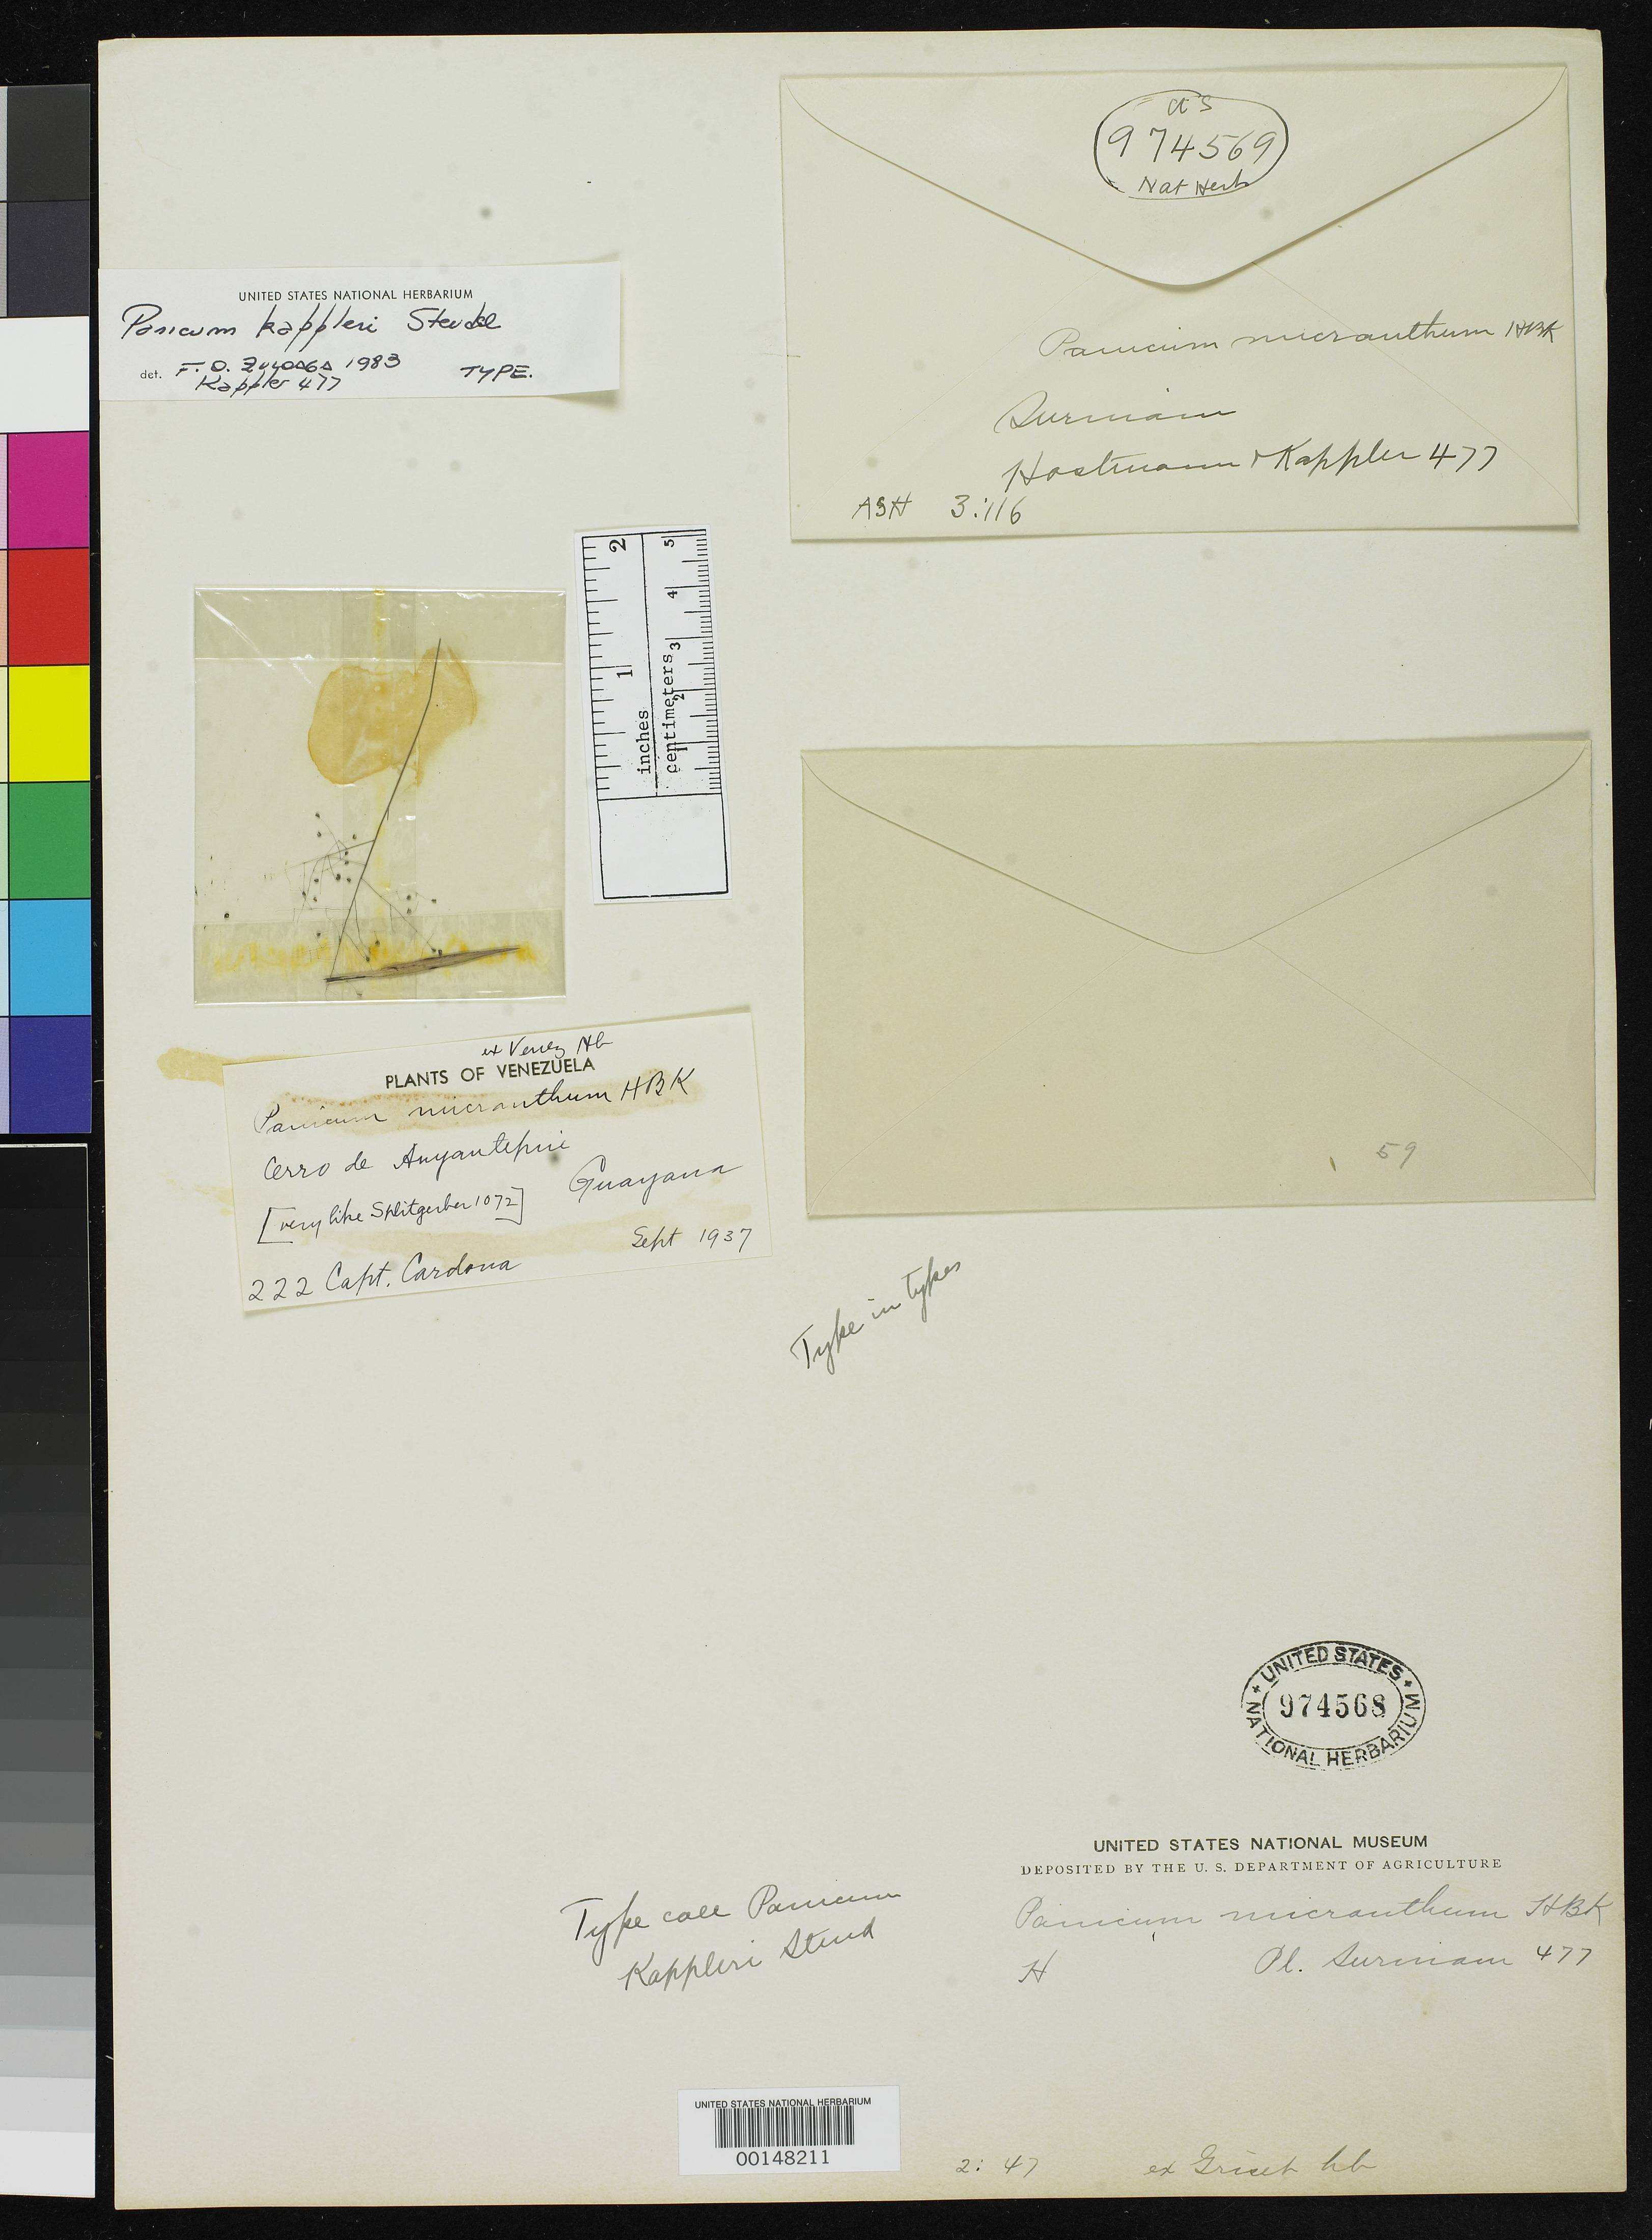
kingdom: Plantae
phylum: Tracheophyta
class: Liliopsida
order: Poales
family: Poaceae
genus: Panicum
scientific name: Panicum kappleri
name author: Steud.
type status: Type Fragment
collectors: F. Hostmann & A. Kappler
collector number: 477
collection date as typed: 1842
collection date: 1842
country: Suriname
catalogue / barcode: US 974568